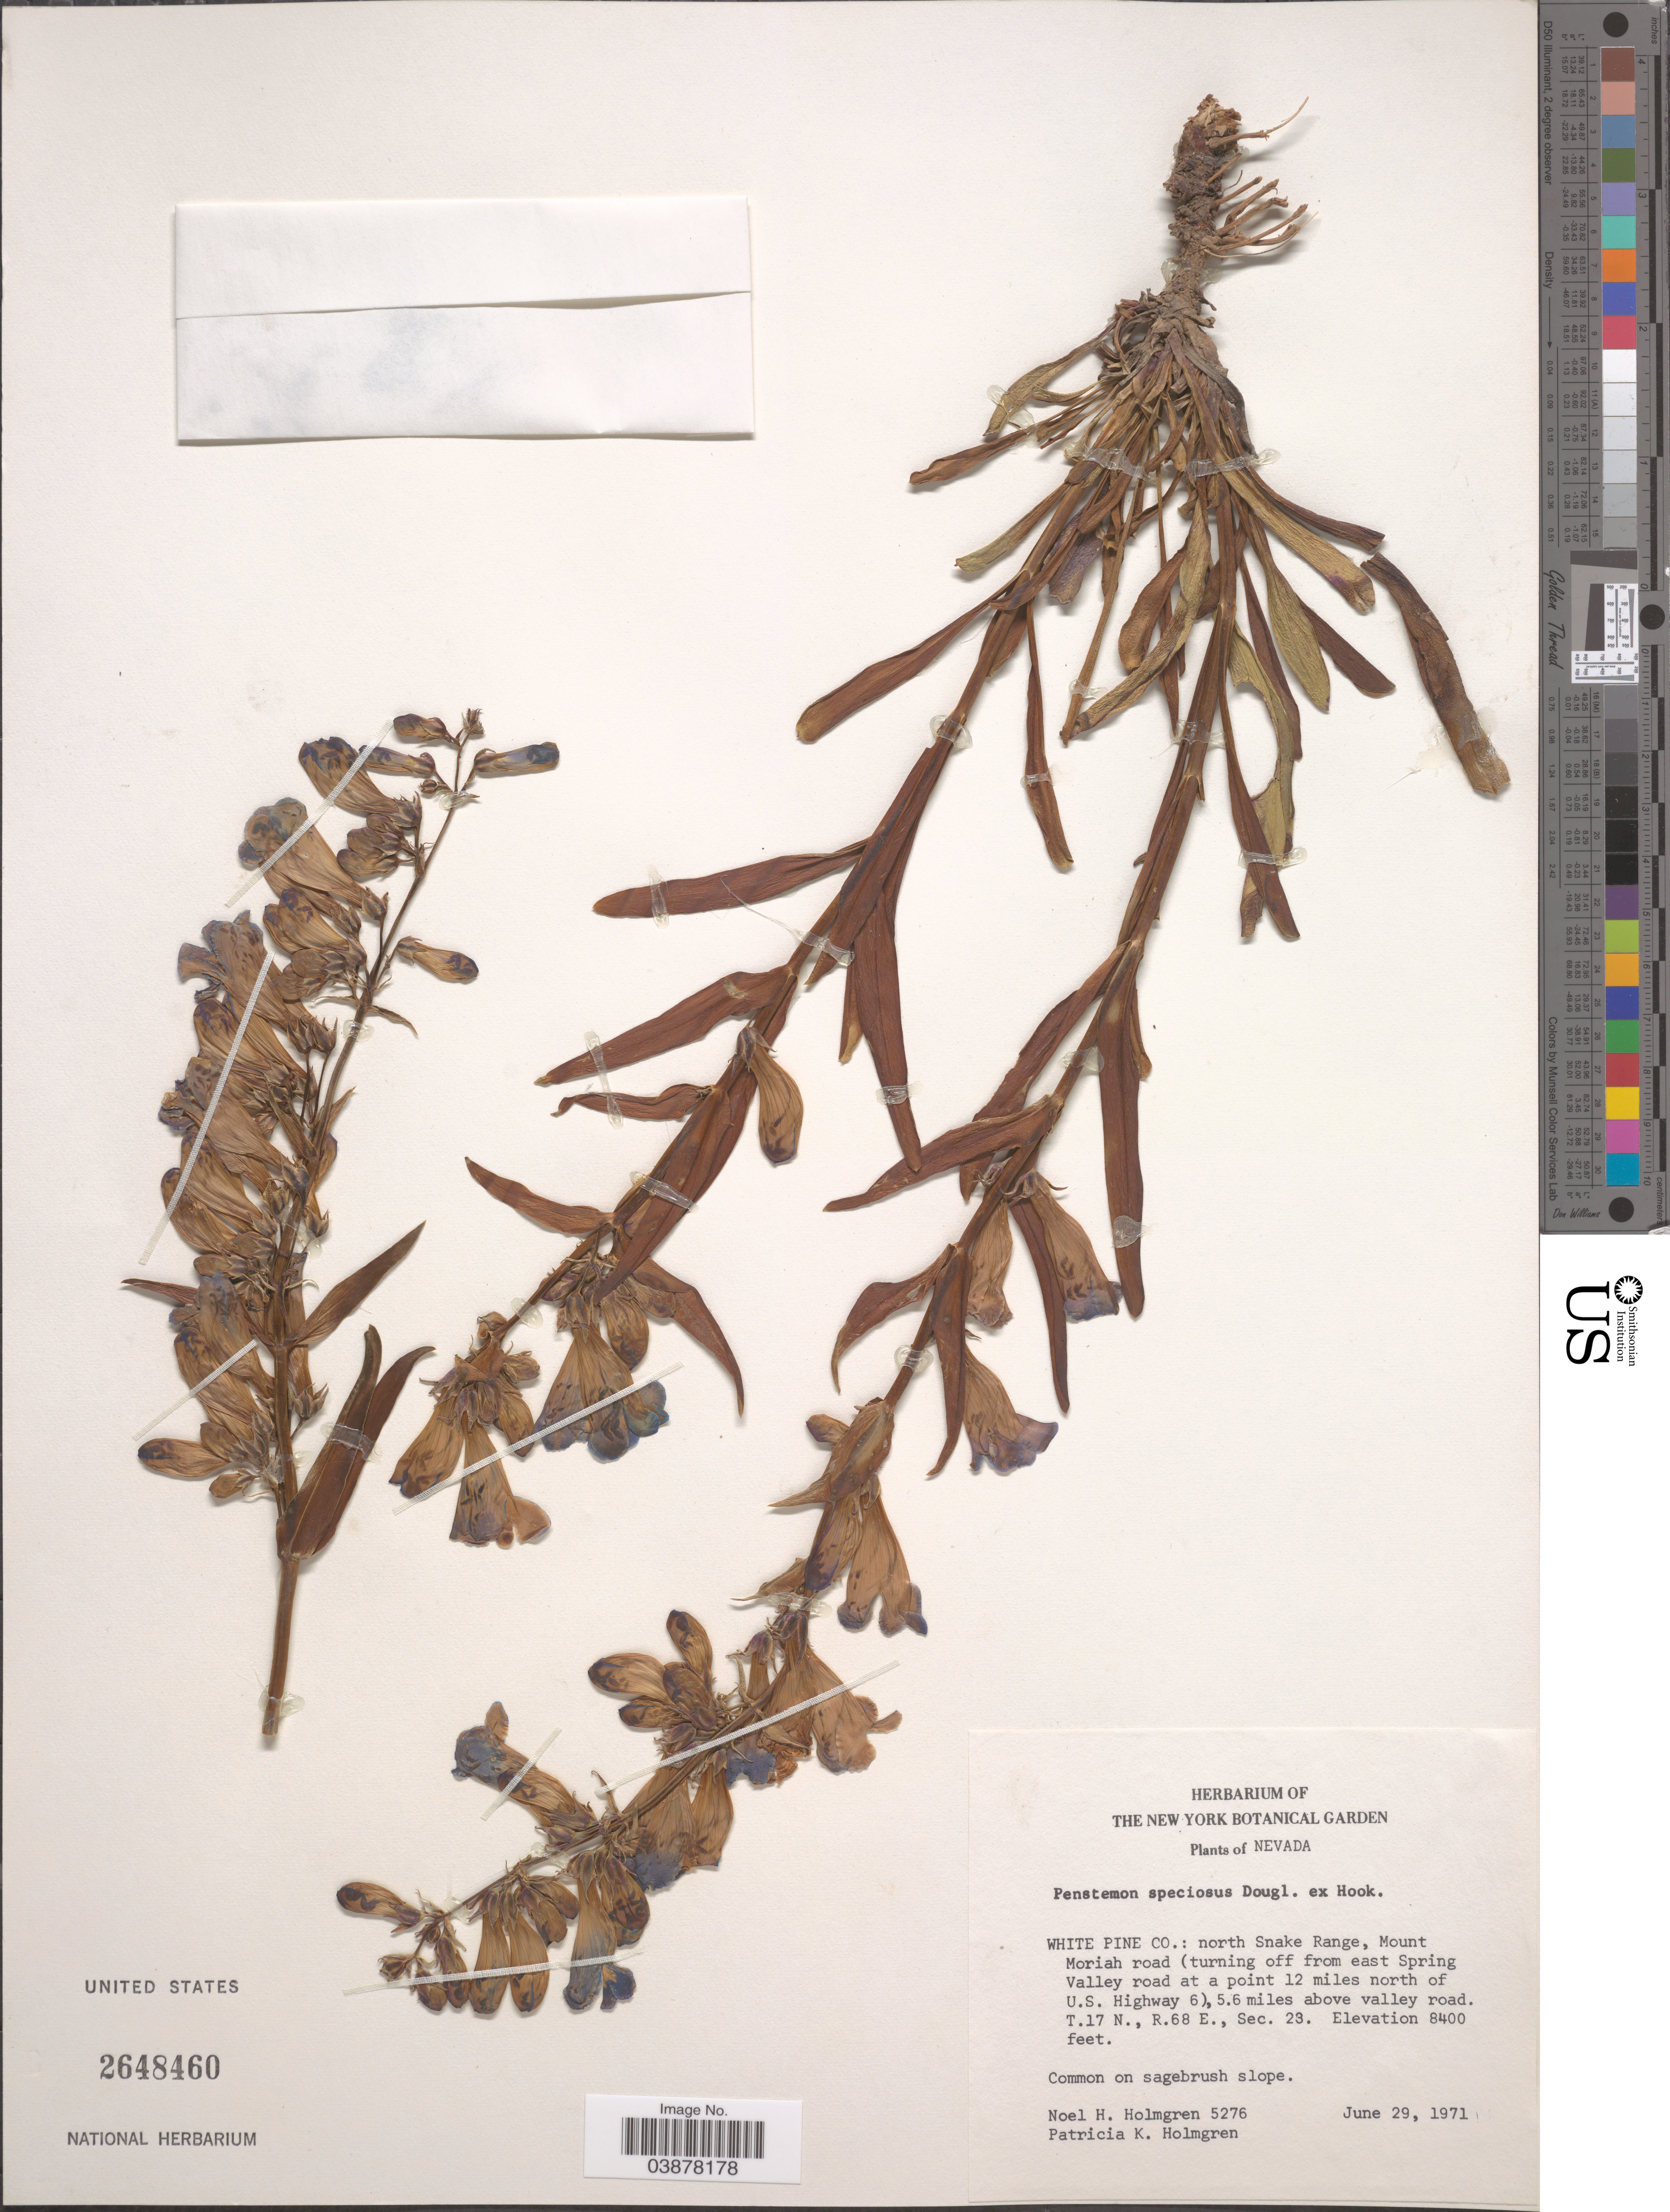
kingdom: Plantae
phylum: Tracheophyta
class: Magnoliopsida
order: Lamiales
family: Plantaginaceae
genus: Penstemon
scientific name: Penstemon speciosus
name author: Douglas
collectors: N. H. Holmgren & P. K. Holmgren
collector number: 5276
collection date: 1971-06-29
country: United States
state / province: Nevada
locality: White Pine Co.: north Snake Range, Mount Moriah road (turning off from east Spring Valley road at a point 12 miles north of U.S. Highway 6), 5.6 miles above valley road. T.17 N., R.68 E., Sec. 23.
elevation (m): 2560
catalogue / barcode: US 2648460